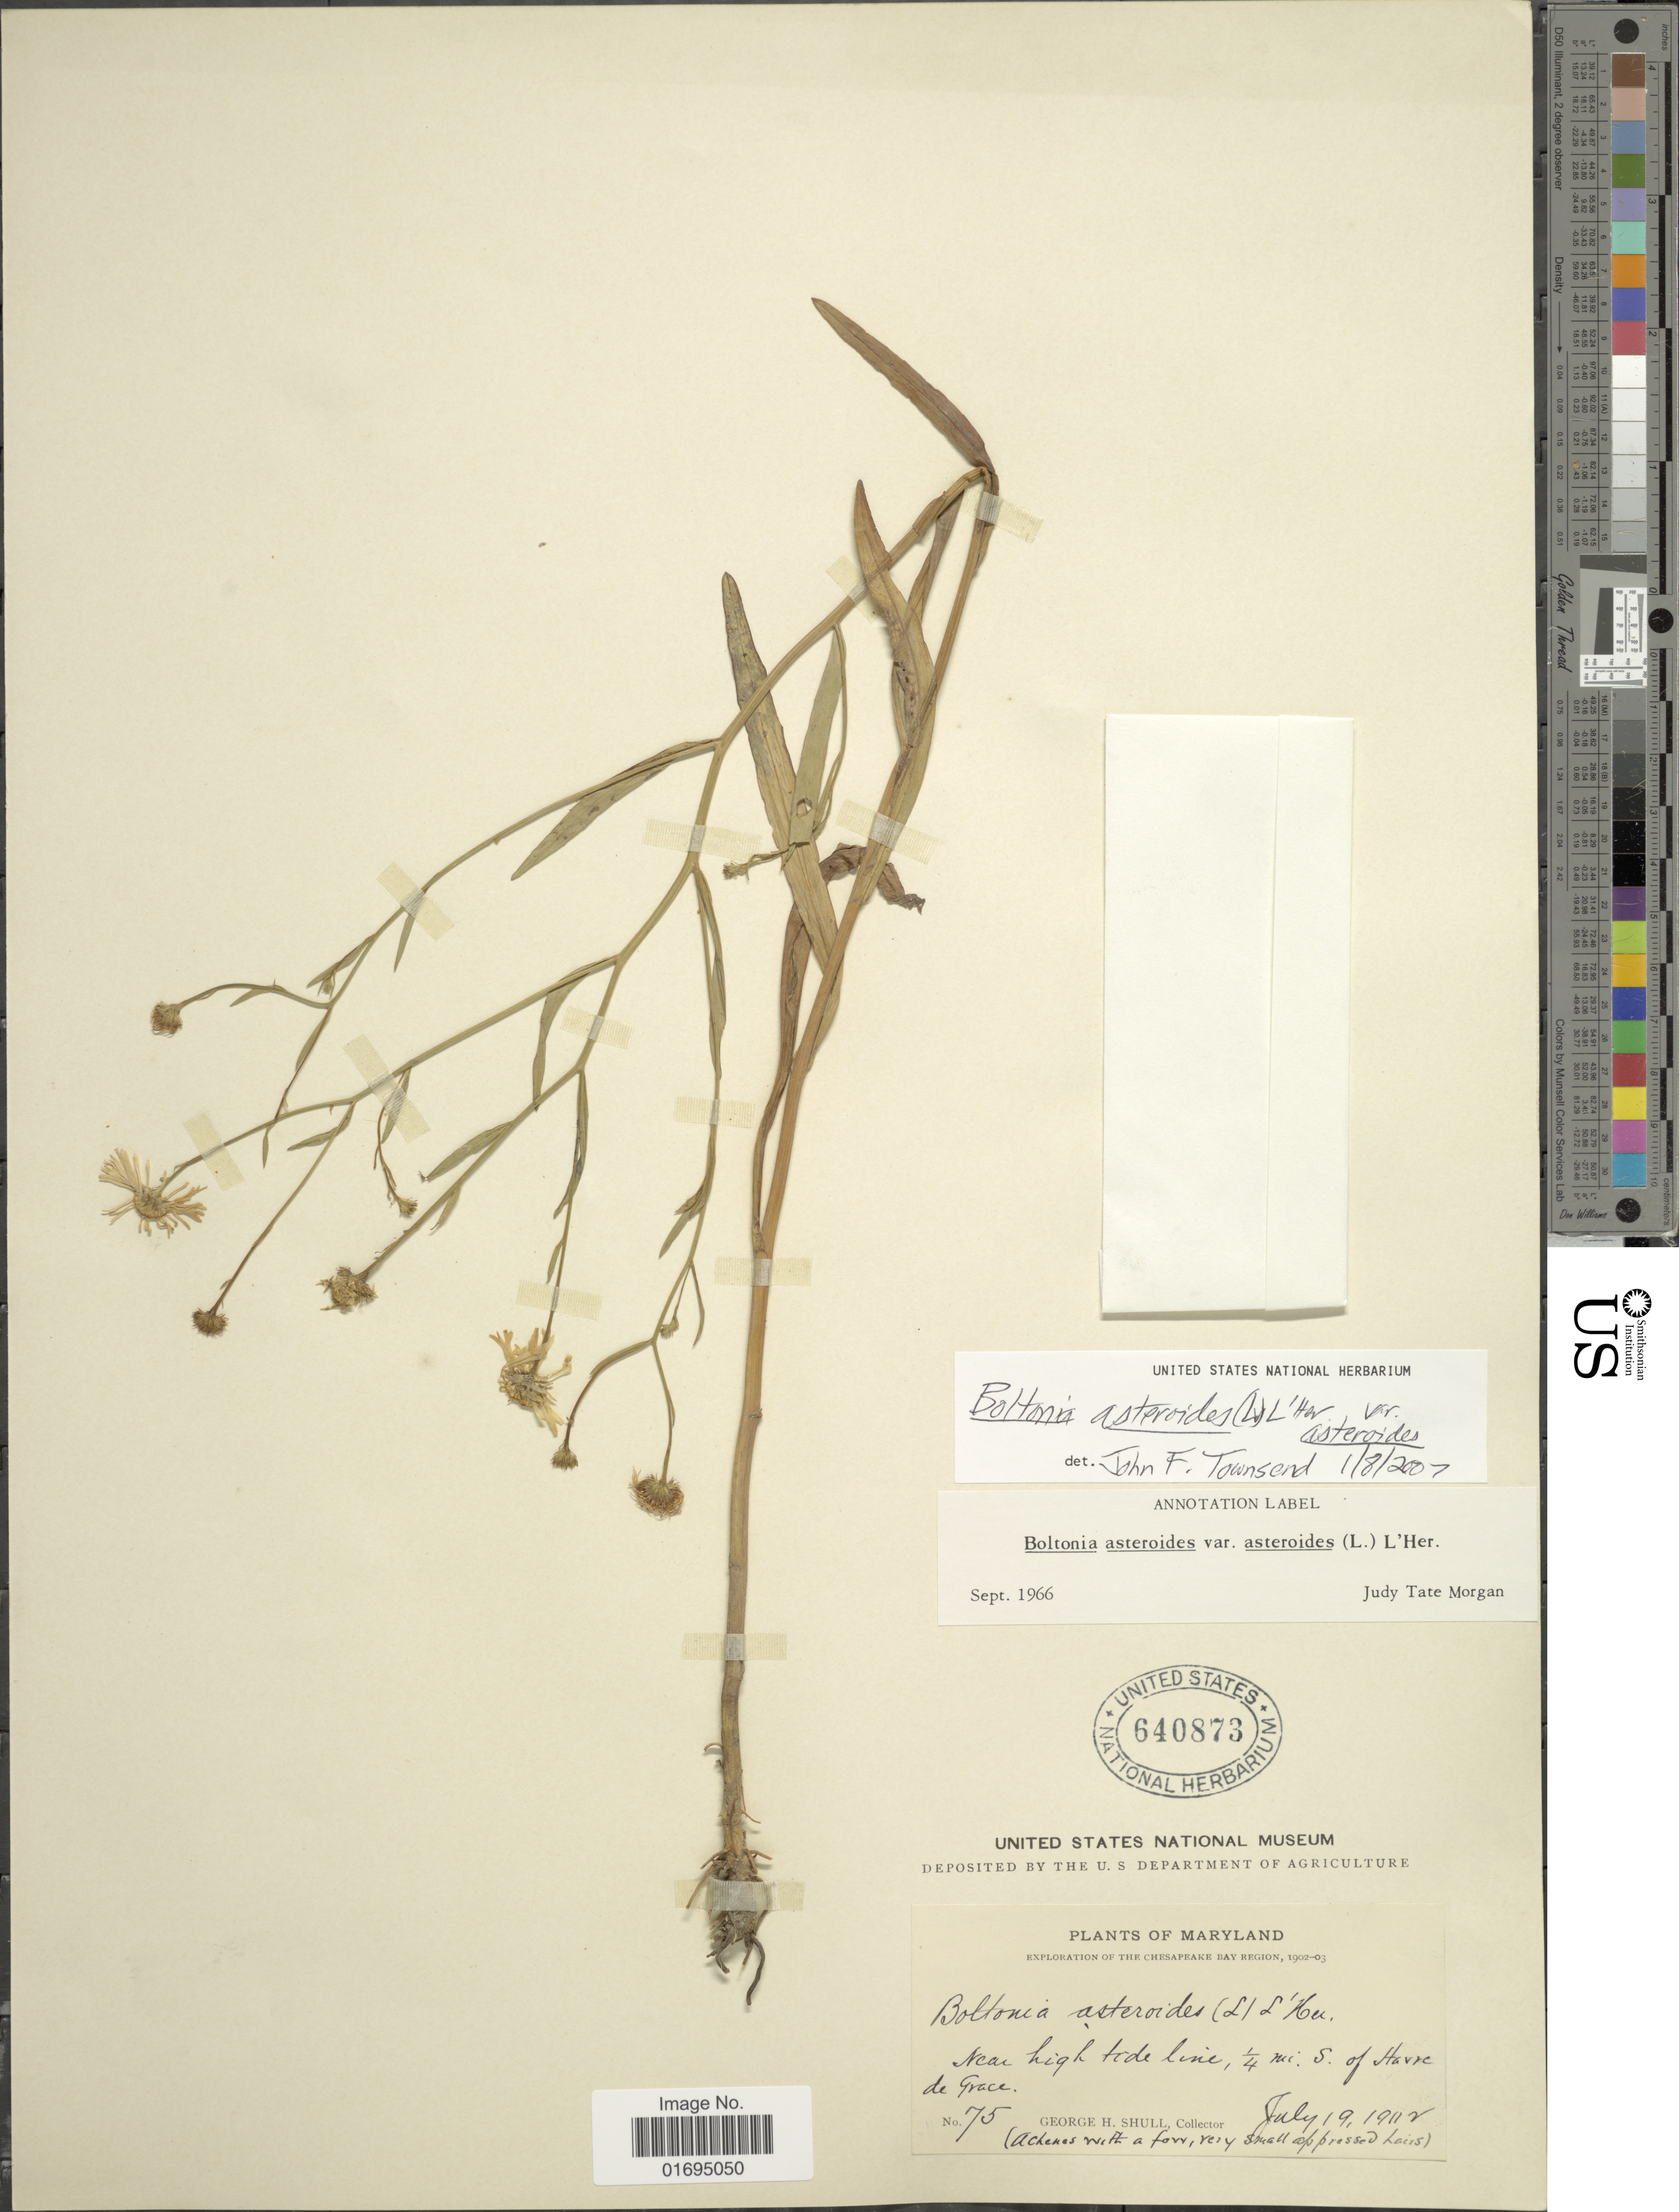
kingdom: Plantae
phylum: Tracheophyta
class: Magnoliopsida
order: Asterales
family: Asteraceae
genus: Boltonia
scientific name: Boltonia asteroides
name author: (L.) L'Hér.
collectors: G. H. Shull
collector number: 75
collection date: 1902-07-19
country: United States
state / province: Maryland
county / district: Harford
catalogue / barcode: US 640873